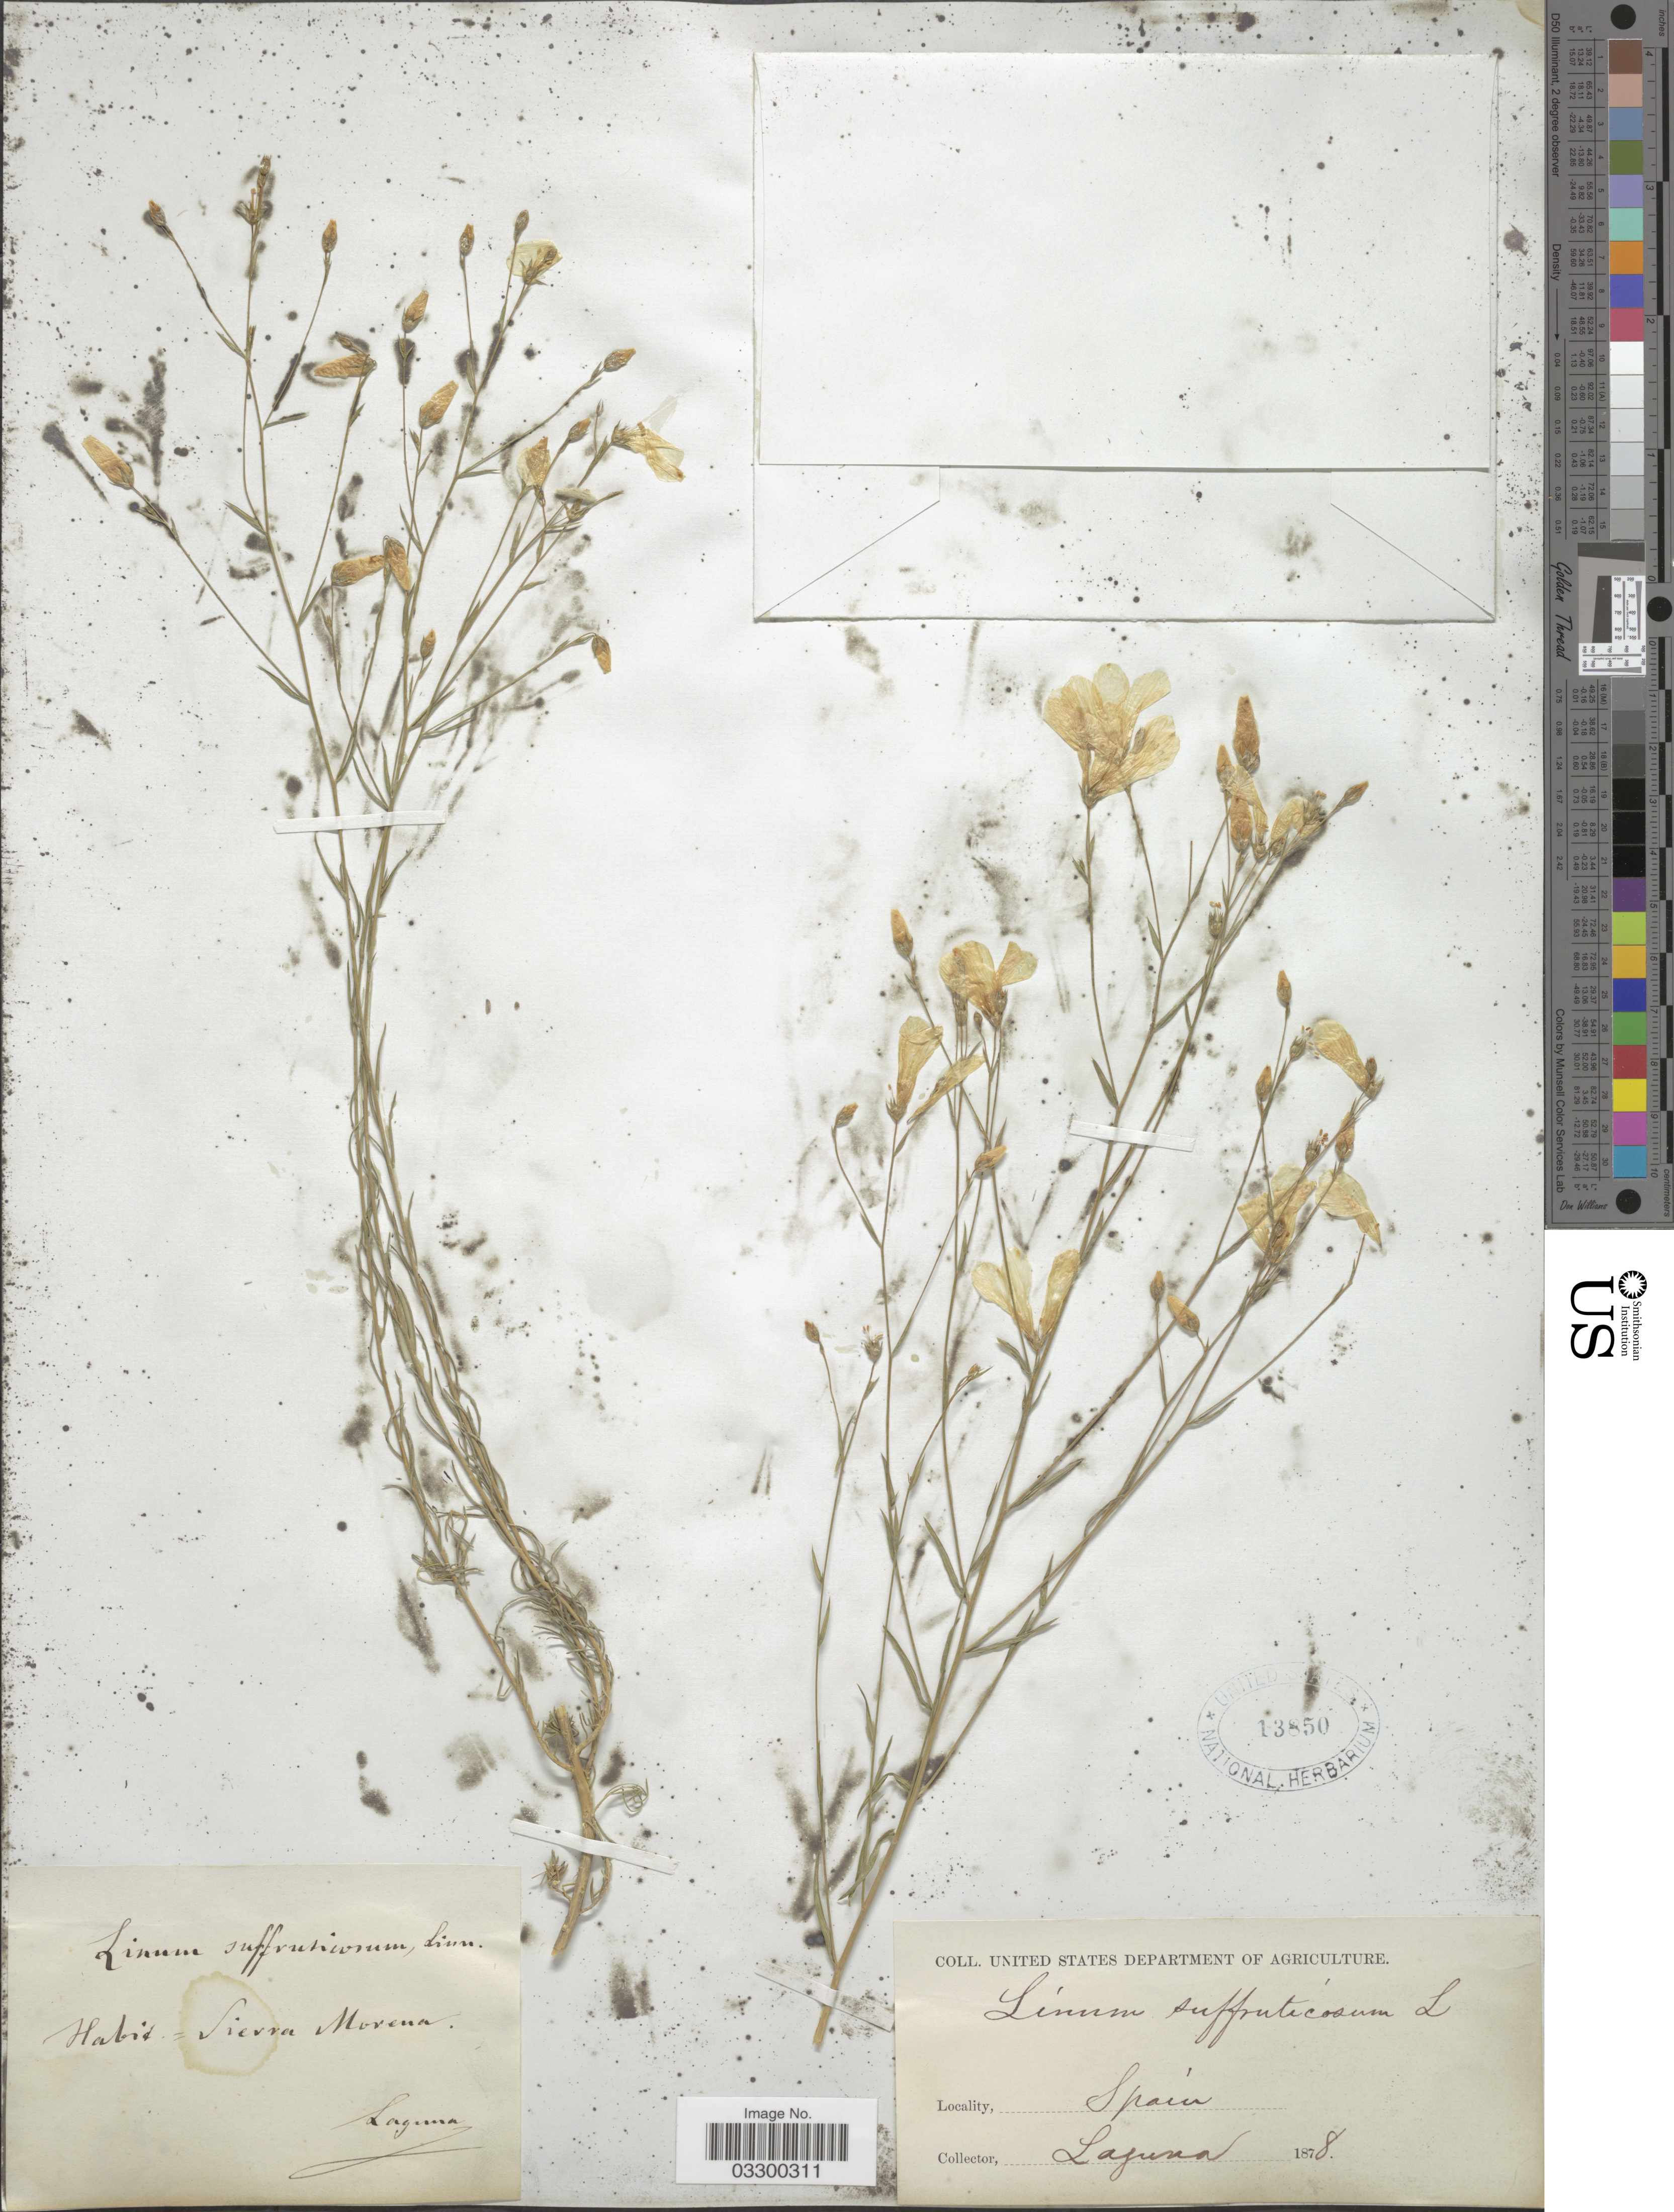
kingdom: Plantae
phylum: Tracheophyta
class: Magnoliopsida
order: Malpighiales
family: Linaceae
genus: Linum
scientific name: Linum suffruticosum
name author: L.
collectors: -. Laguna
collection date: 1878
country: Spain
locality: Sierra Morena.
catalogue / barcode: US 13850